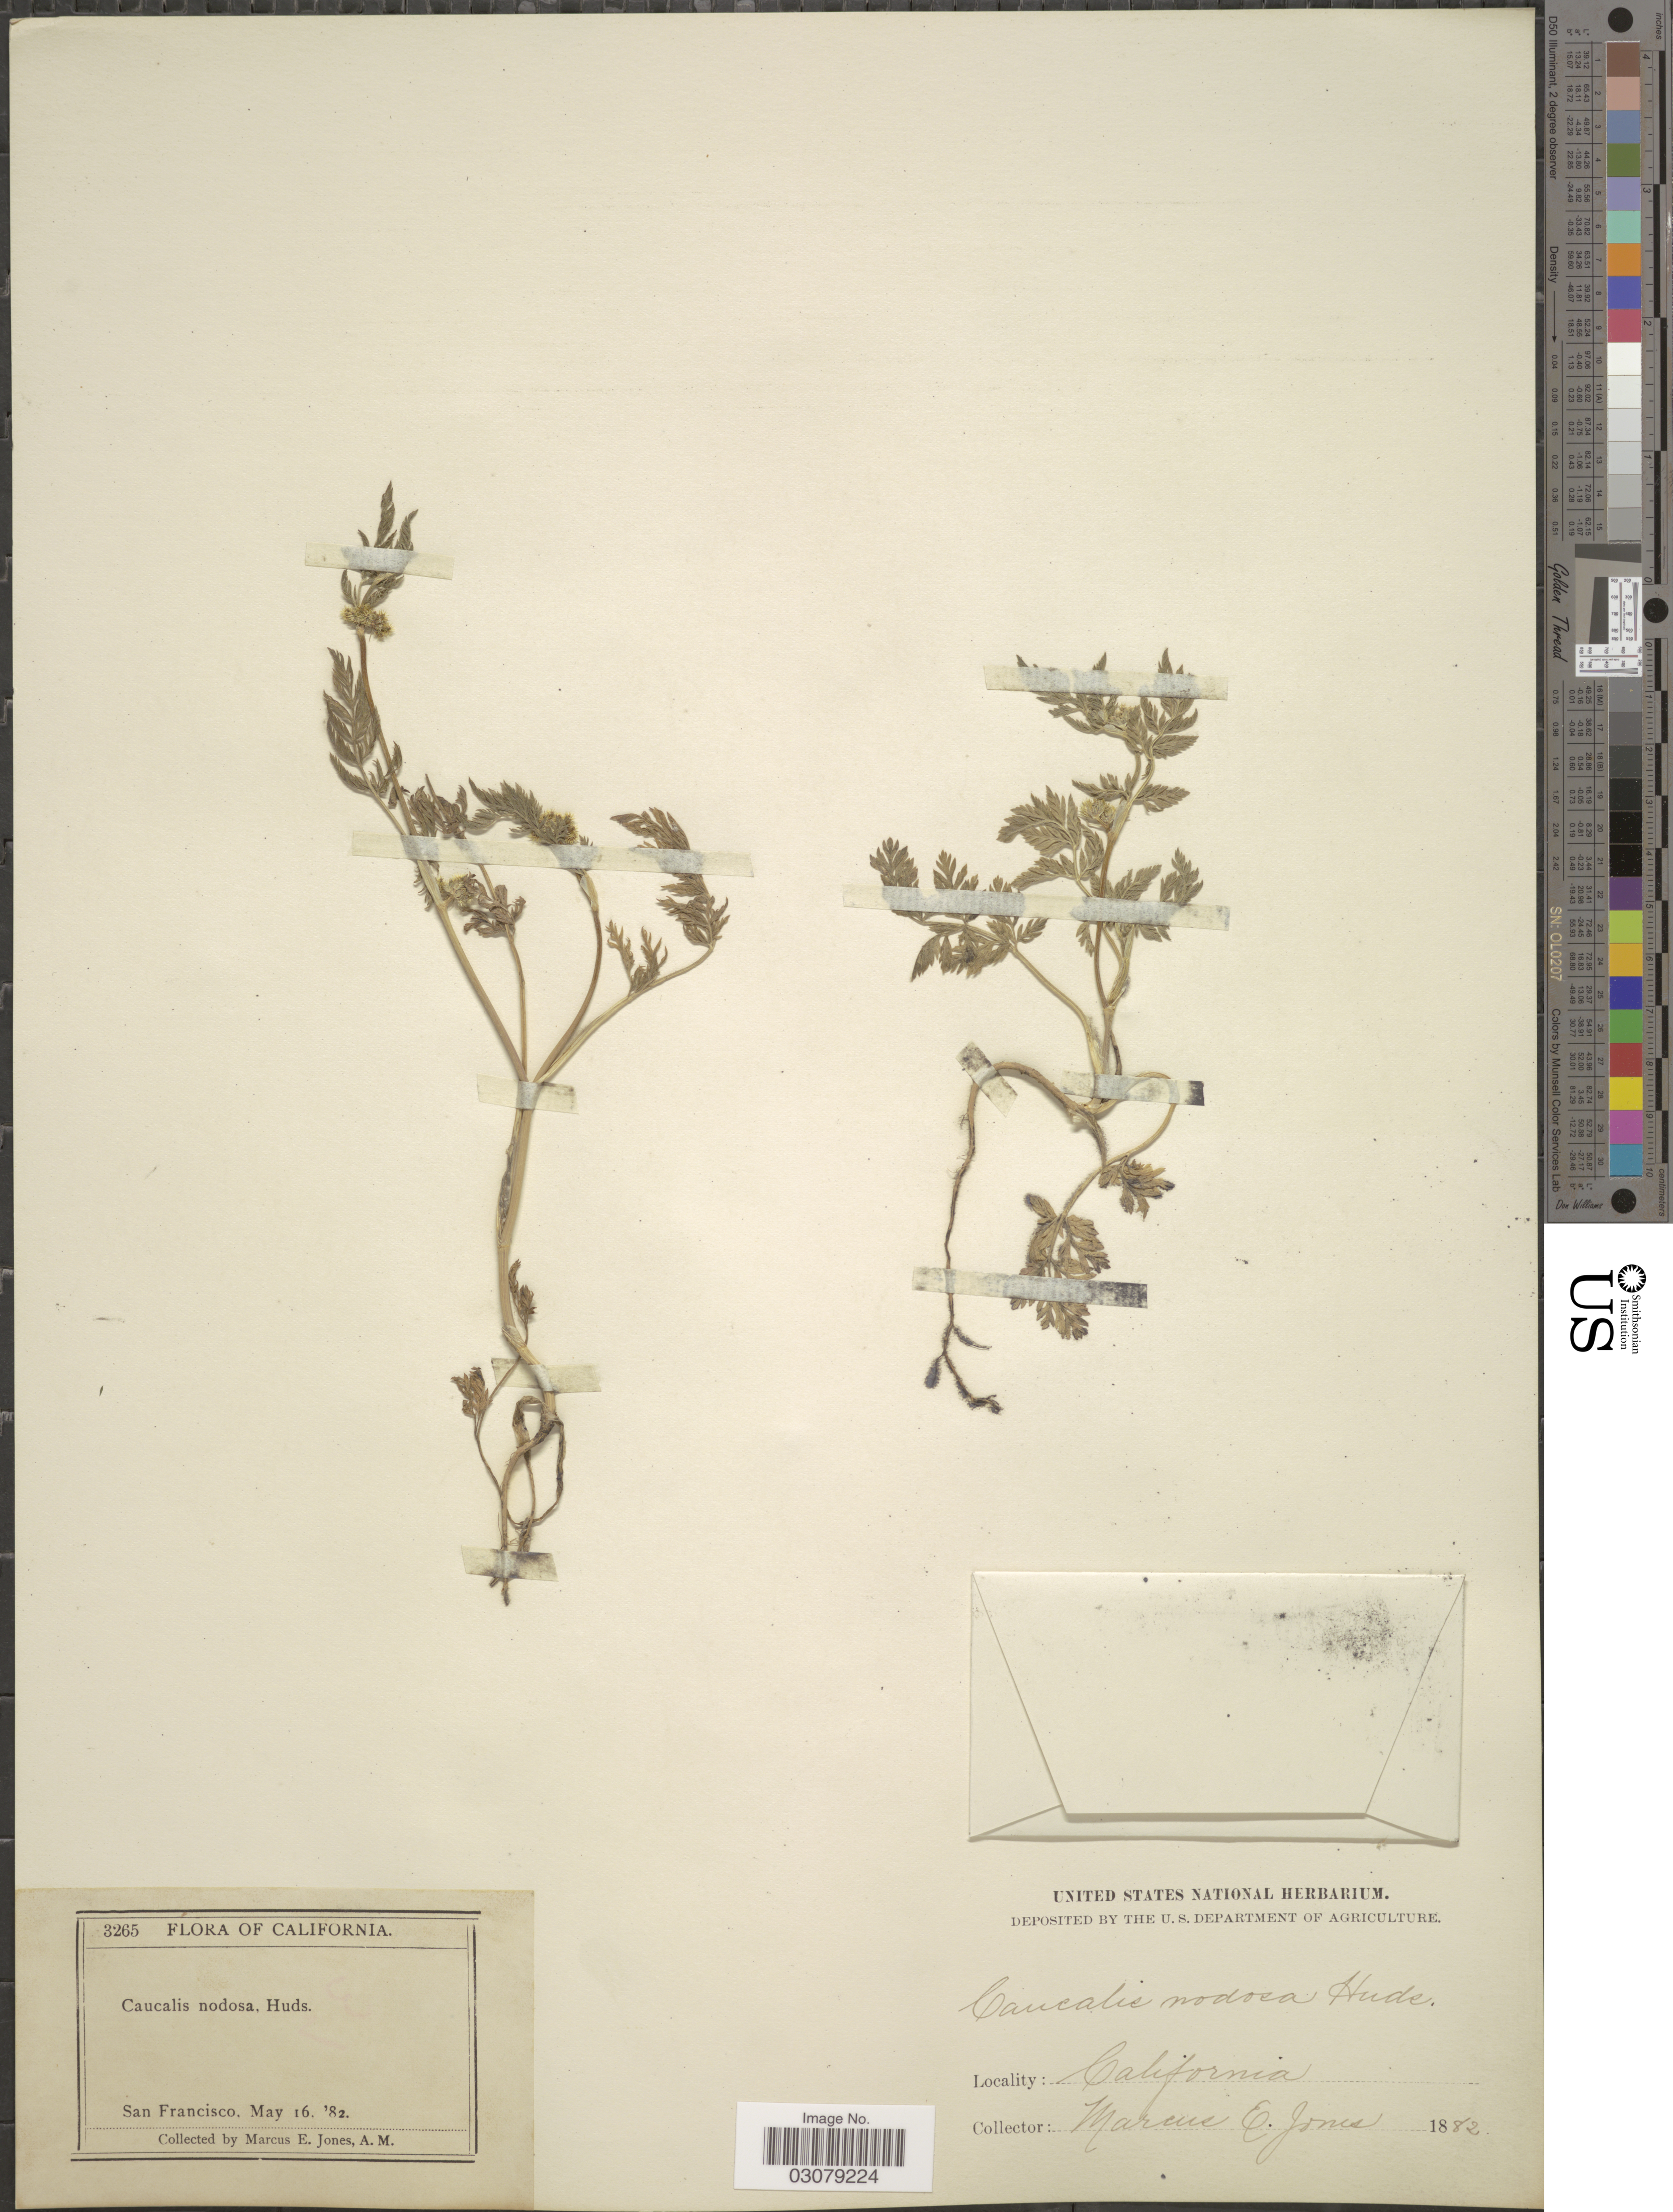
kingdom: Plantae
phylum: Tracheophyta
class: Magnoliopsida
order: Apiales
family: Apiaceae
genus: Torilis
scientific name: Torilis nodosa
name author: (L.) Gaertn.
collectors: M. E. Jones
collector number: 3265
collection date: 1882-05-16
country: United States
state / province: California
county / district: San Francisco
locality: San Francisco.